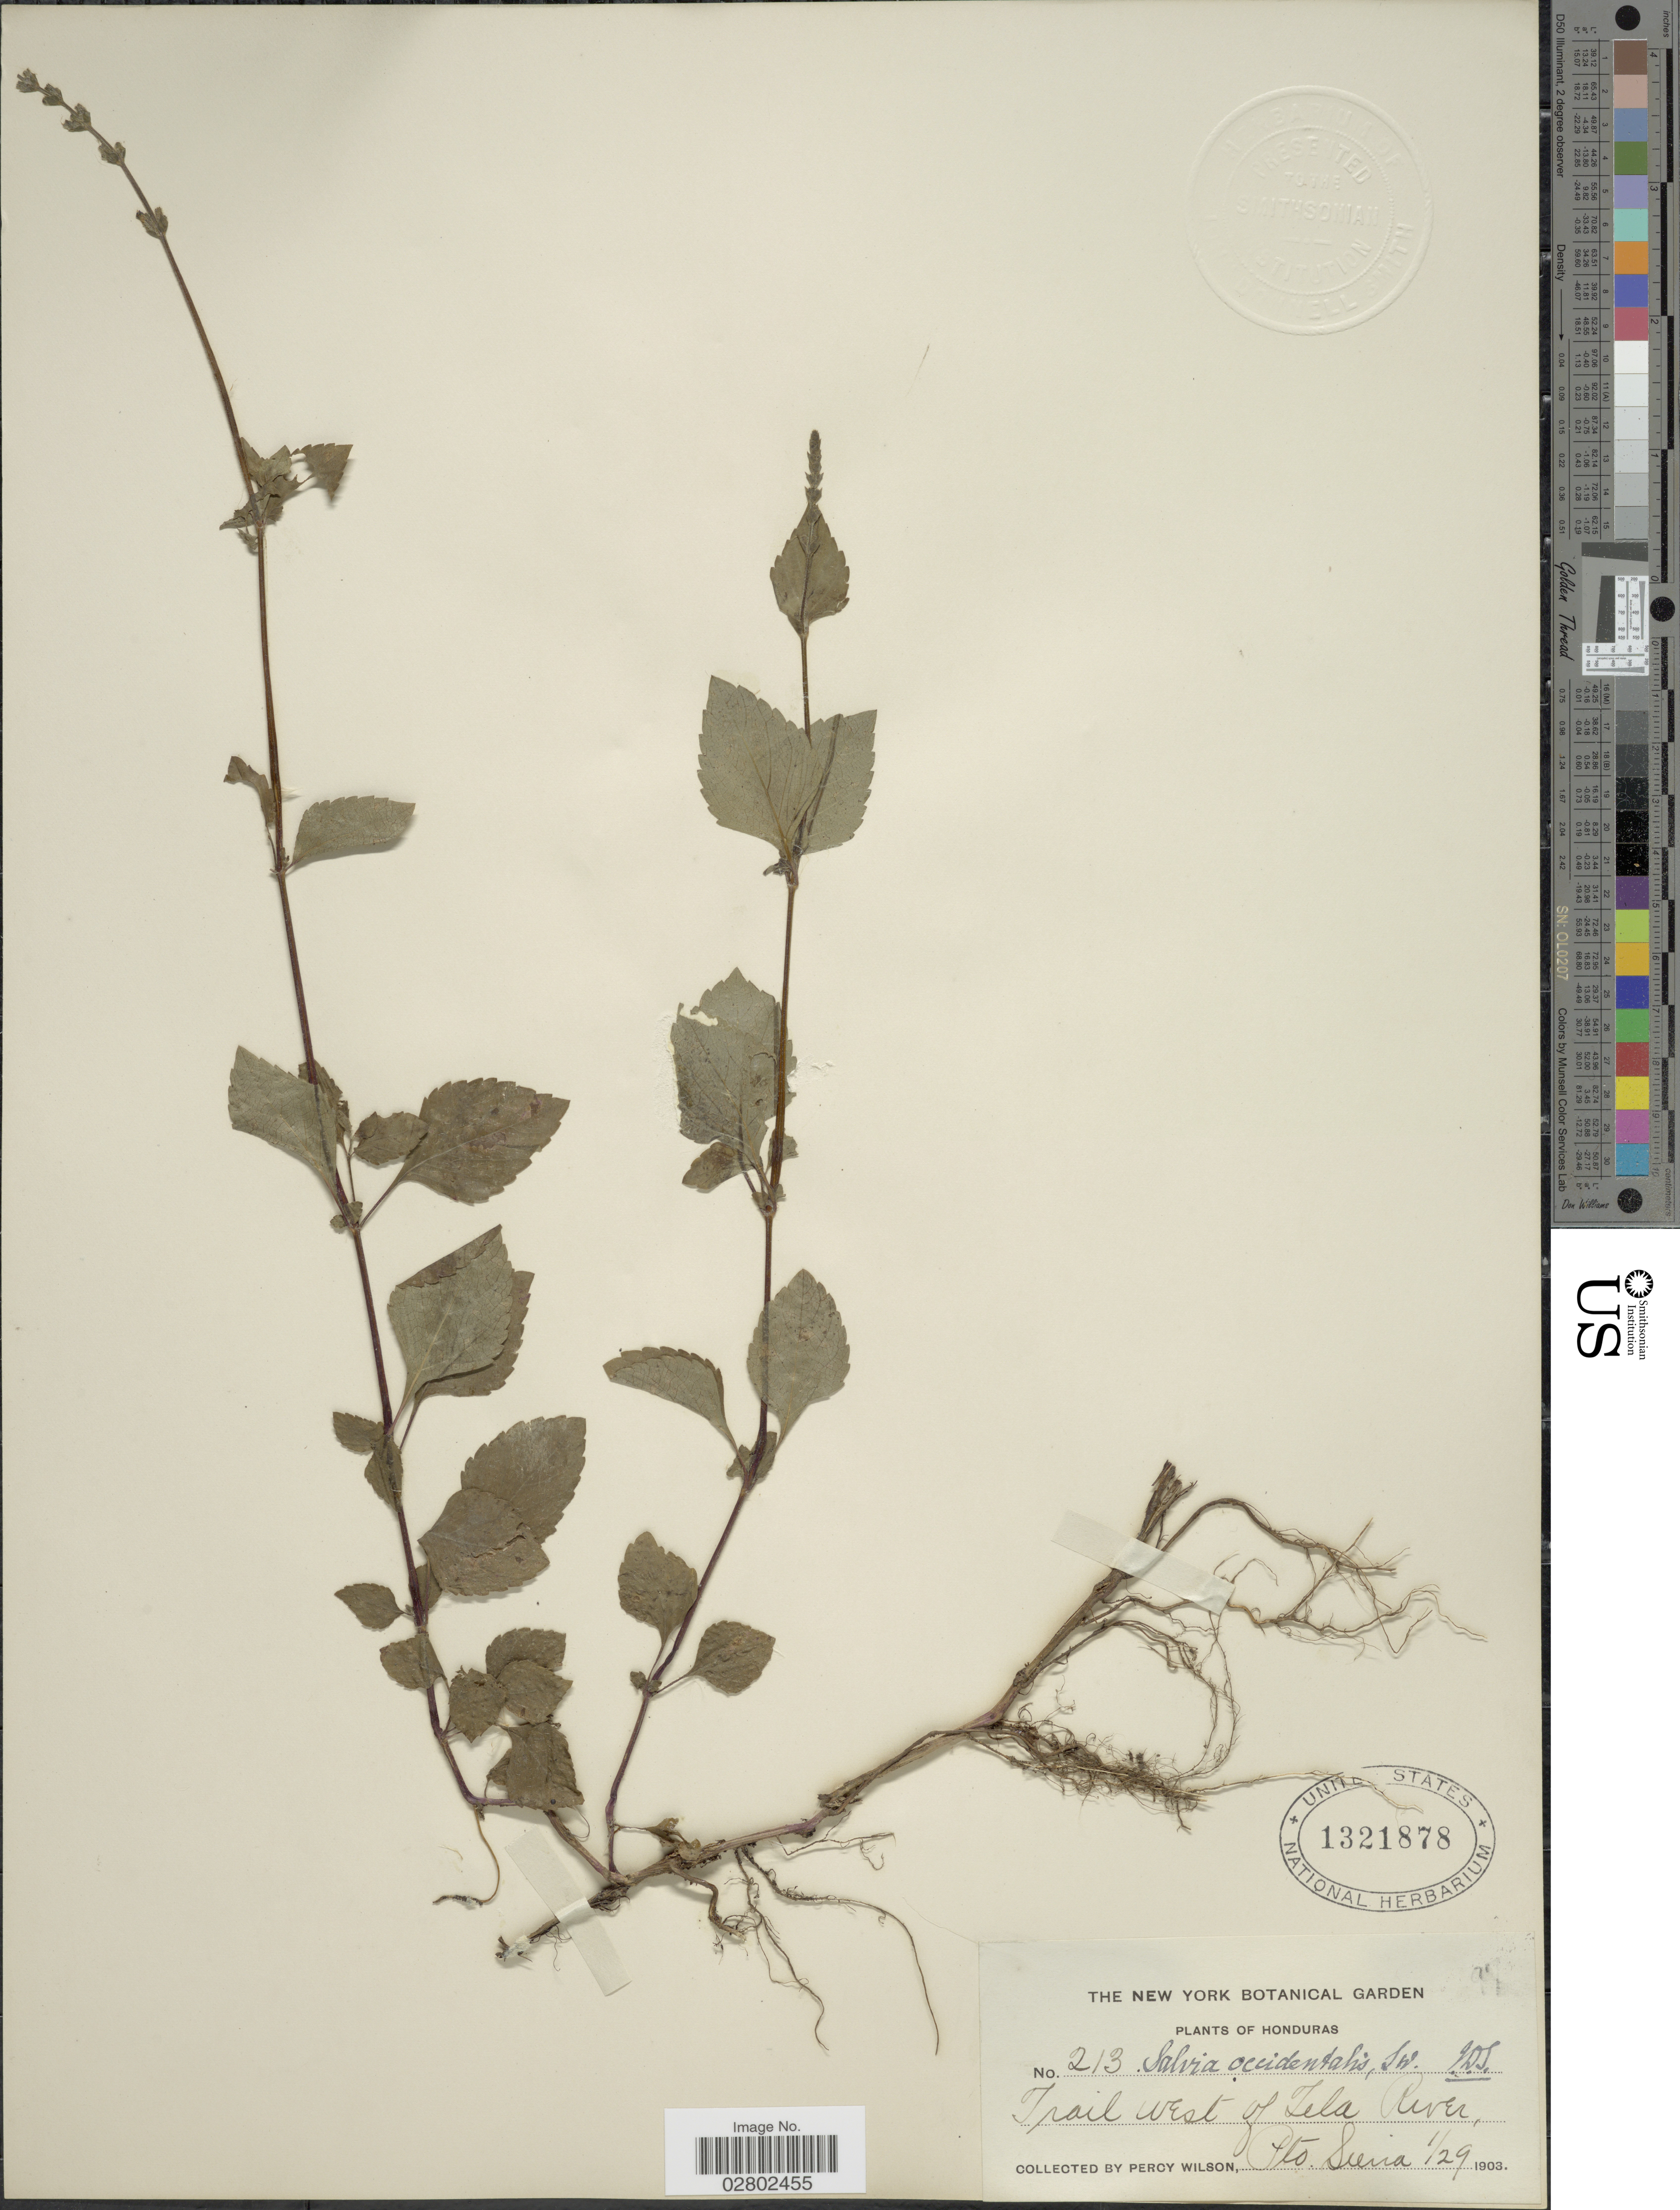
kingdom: Plantae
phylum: Tracheophyta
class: Magnoliopsida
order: Lamiales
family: Lamiaceae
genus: Salvia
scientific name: Salvia occidentalis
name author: Sw.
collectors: P. Wilson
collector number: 213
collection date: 1903-01-29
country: Honduras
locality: Trail west of Tela River, Pto. Sierra.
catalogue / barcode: US 1321878